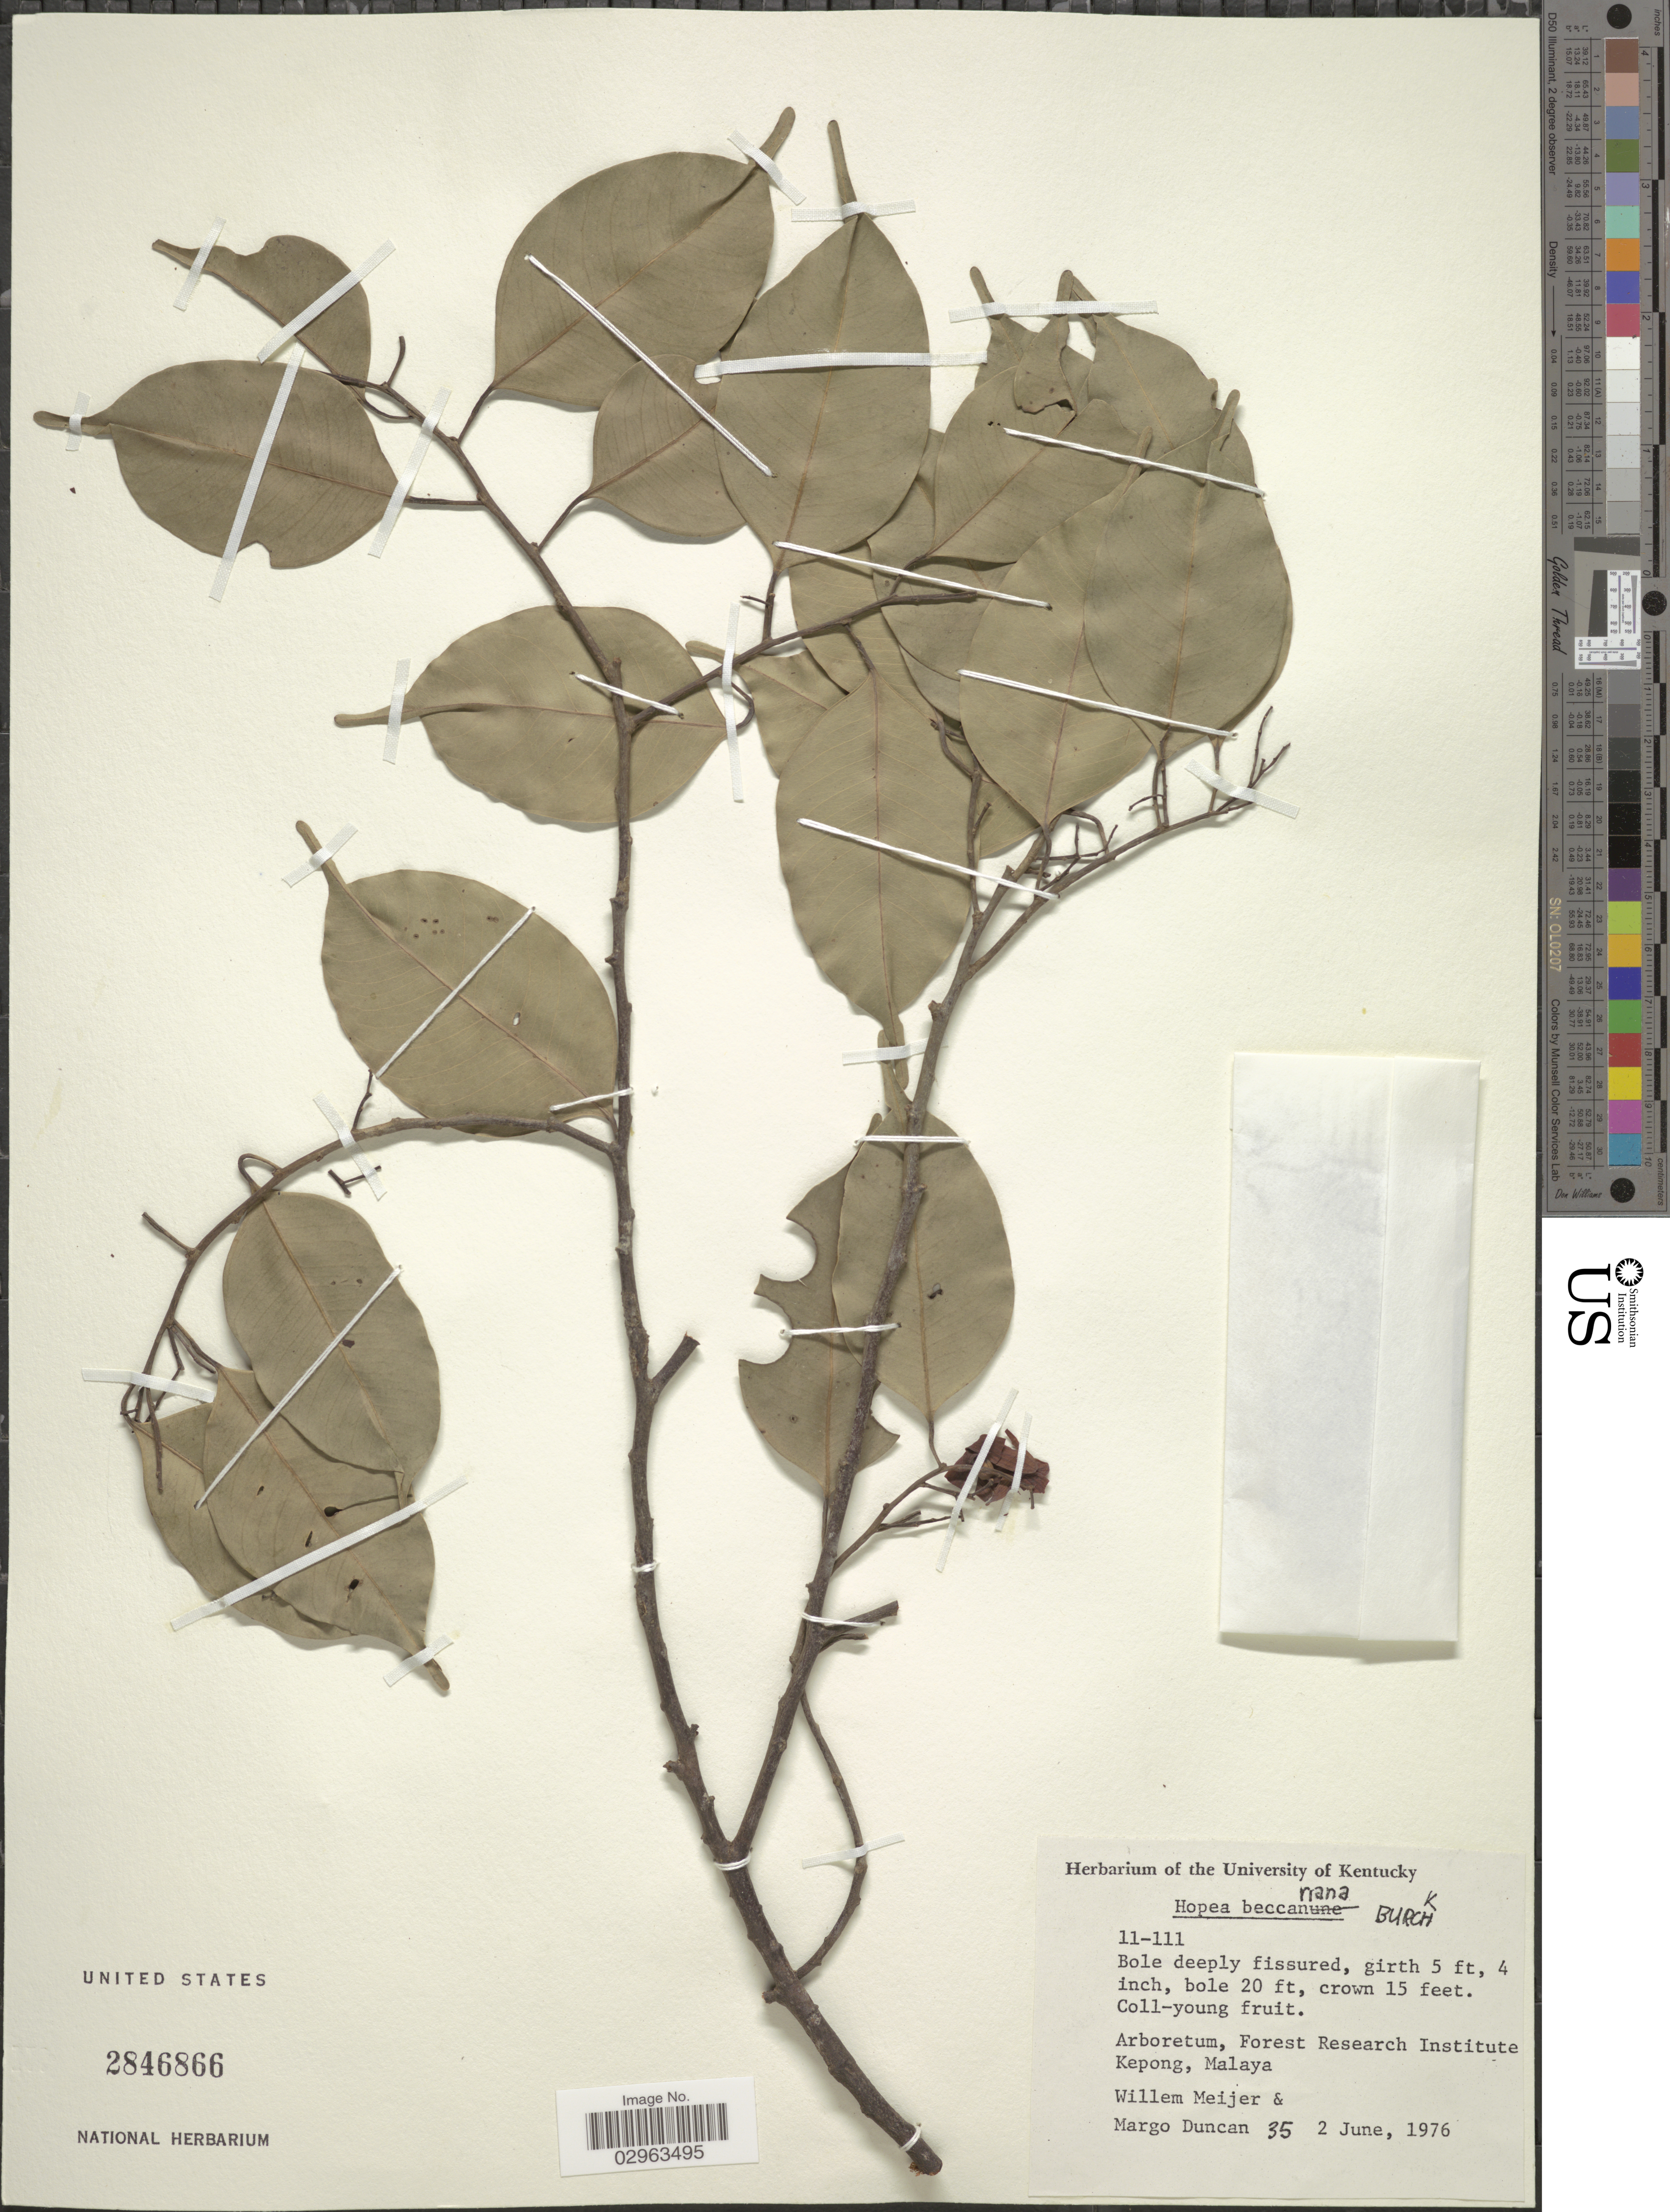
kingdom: Plantae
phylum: Tracheophyta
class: Magnoliopsida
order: Malvales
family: Dipterocarpaceae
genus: Hopea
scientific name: Hopea beccariana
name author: Burck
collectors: W. Meijer & M. Duncan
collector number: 35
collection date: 1976-06-02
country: Malaysia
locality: Arboretum, Forest Research Institute Kepong, Malaya.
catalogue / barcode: US 2846866